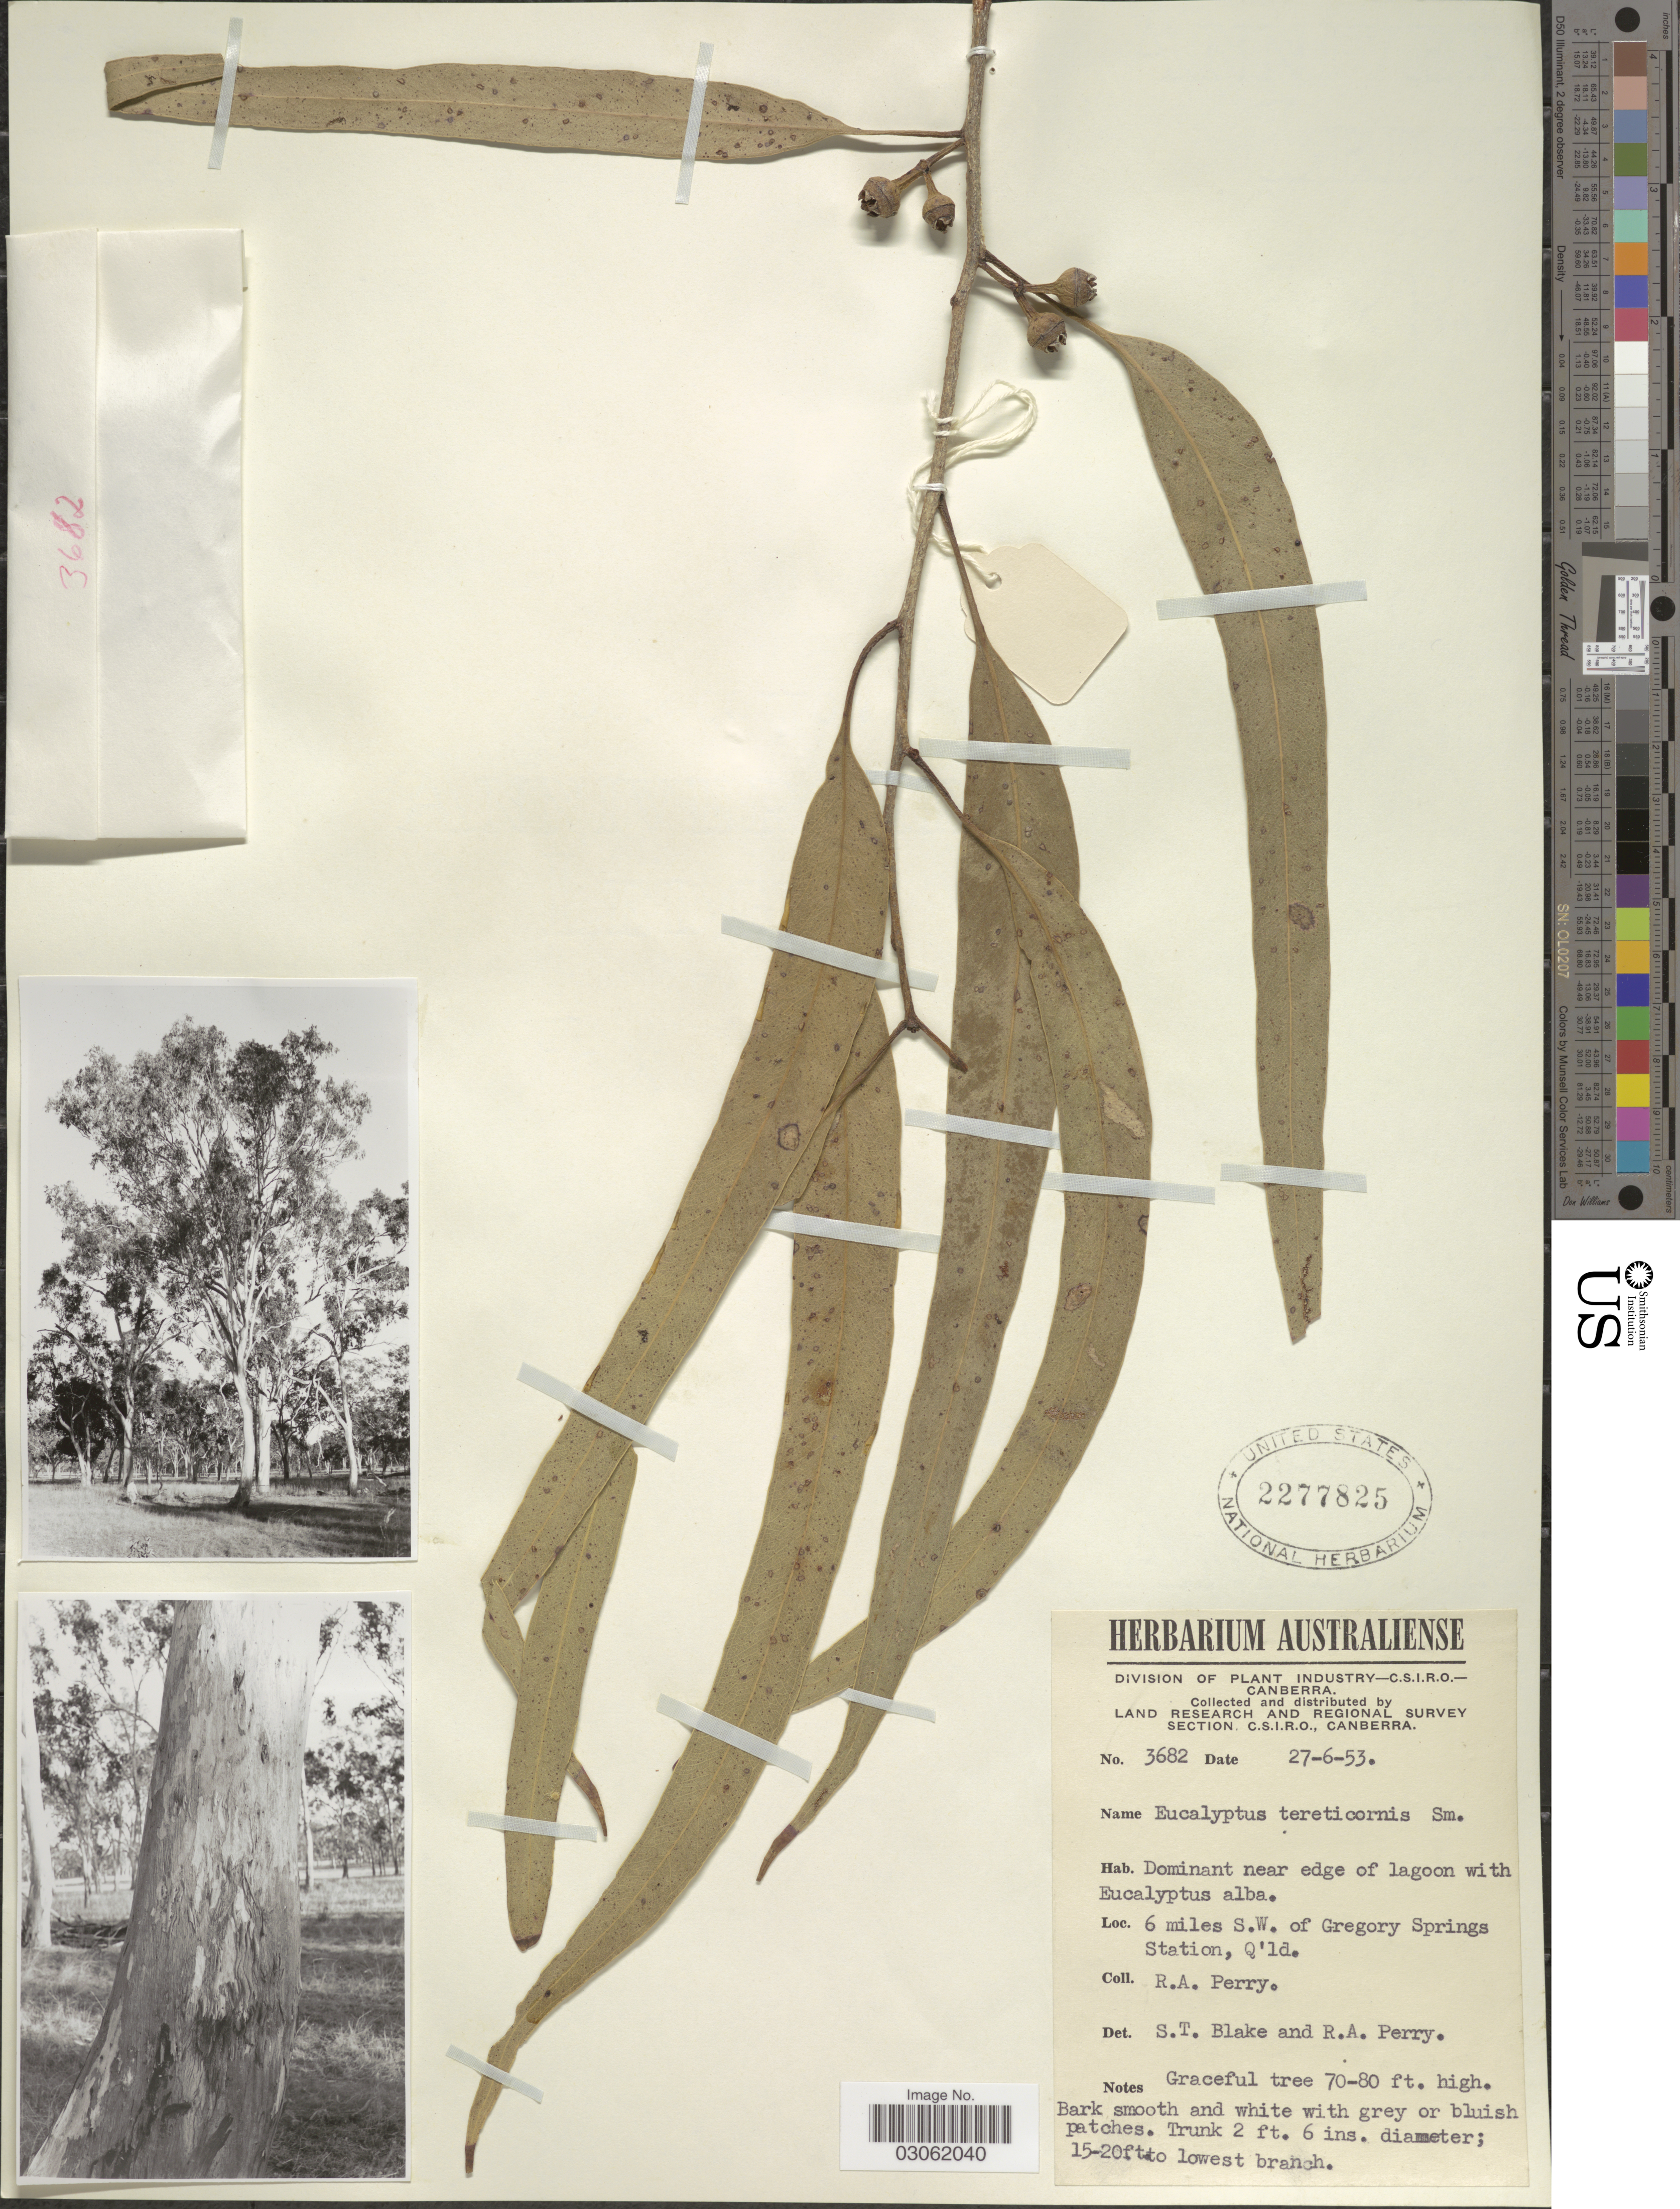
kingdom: Plantae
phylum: Tracheophyta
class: Magnoliopsida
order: Myrtales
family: Myrtaceae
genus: Eucalyptus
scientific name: Eucalyptus tereticornis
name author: Sm.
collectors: Perry, R. A.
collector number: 3682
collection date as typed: Transcribed d/m/y: 27/6/53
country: Australia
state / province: Queensland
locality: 6 miles S. W. of Gregory Springs Station, Q'ld.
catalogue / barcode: US 2277825